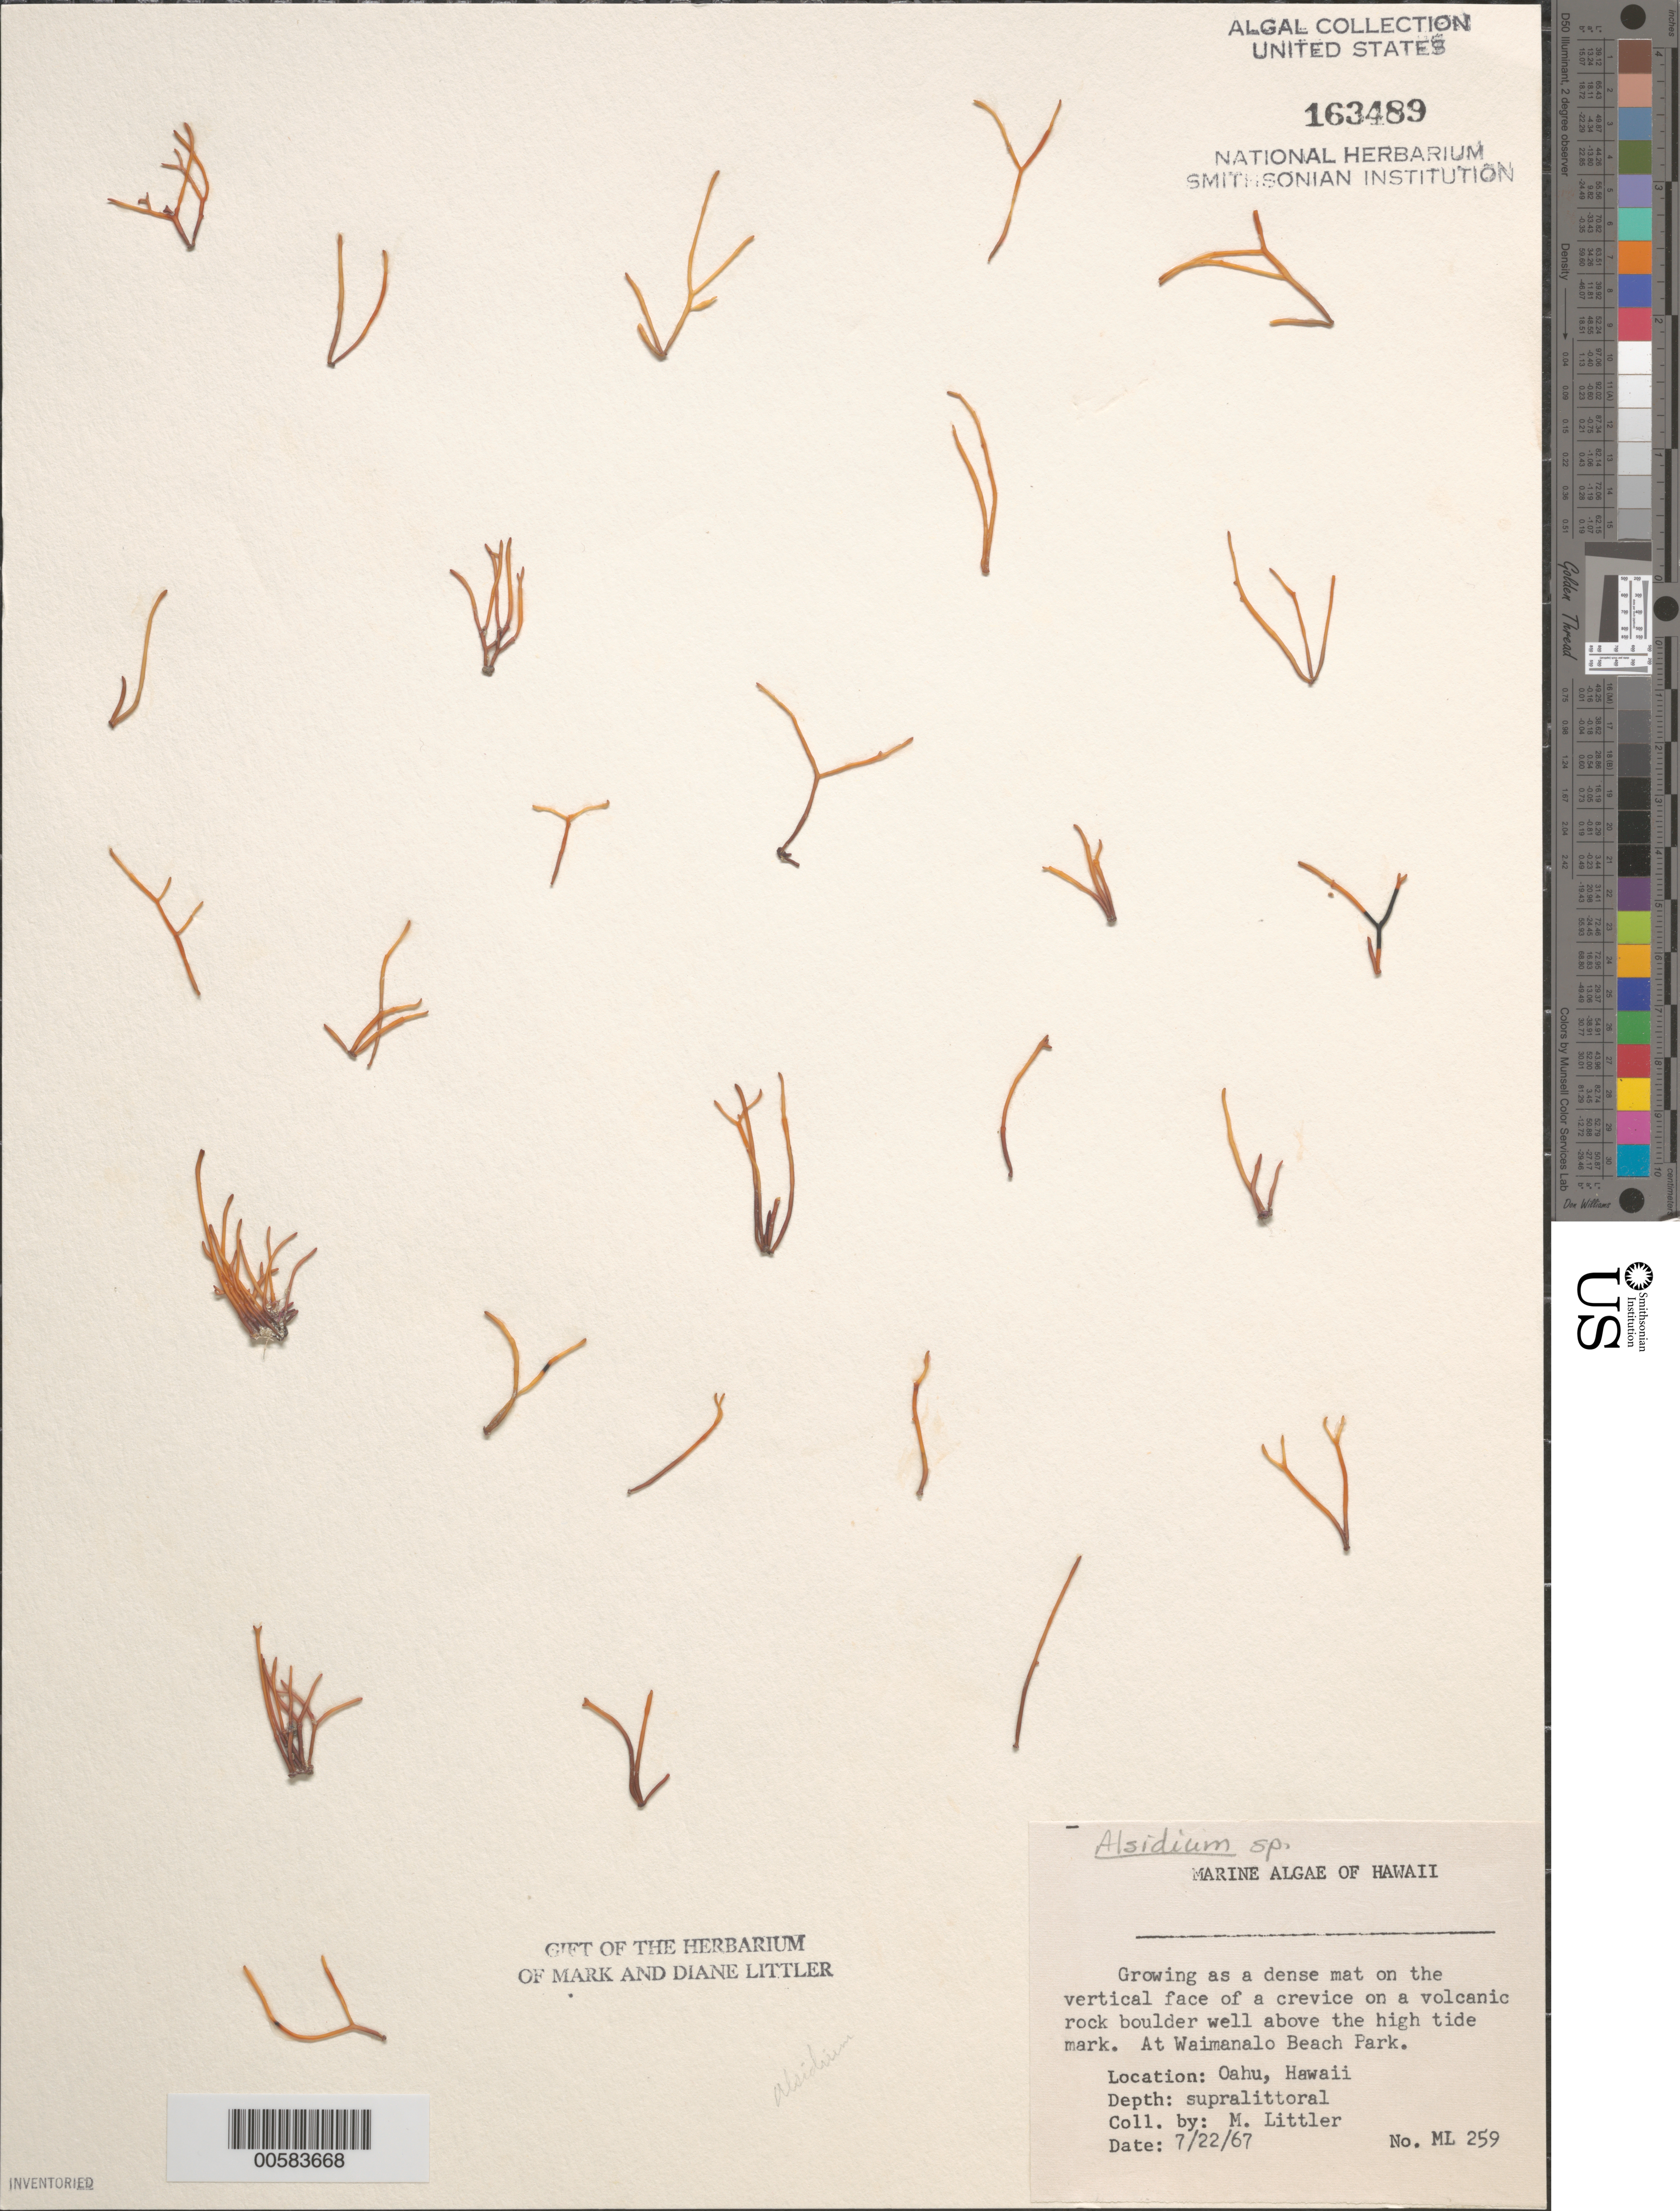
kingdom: Plantae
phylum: Rhodophyta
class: Florideophyceae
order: Ceramiales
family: Rhodomelaceae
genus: Alsidium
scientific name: Alsidium sp.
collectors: M. M. Littler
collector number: ML 259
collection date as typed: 22 Jul 1967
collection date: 1967-07-22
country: United States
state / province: Hawaii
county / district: Honolulu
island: Oahu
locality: Waimanalo Beach Park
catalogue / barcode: US 163489